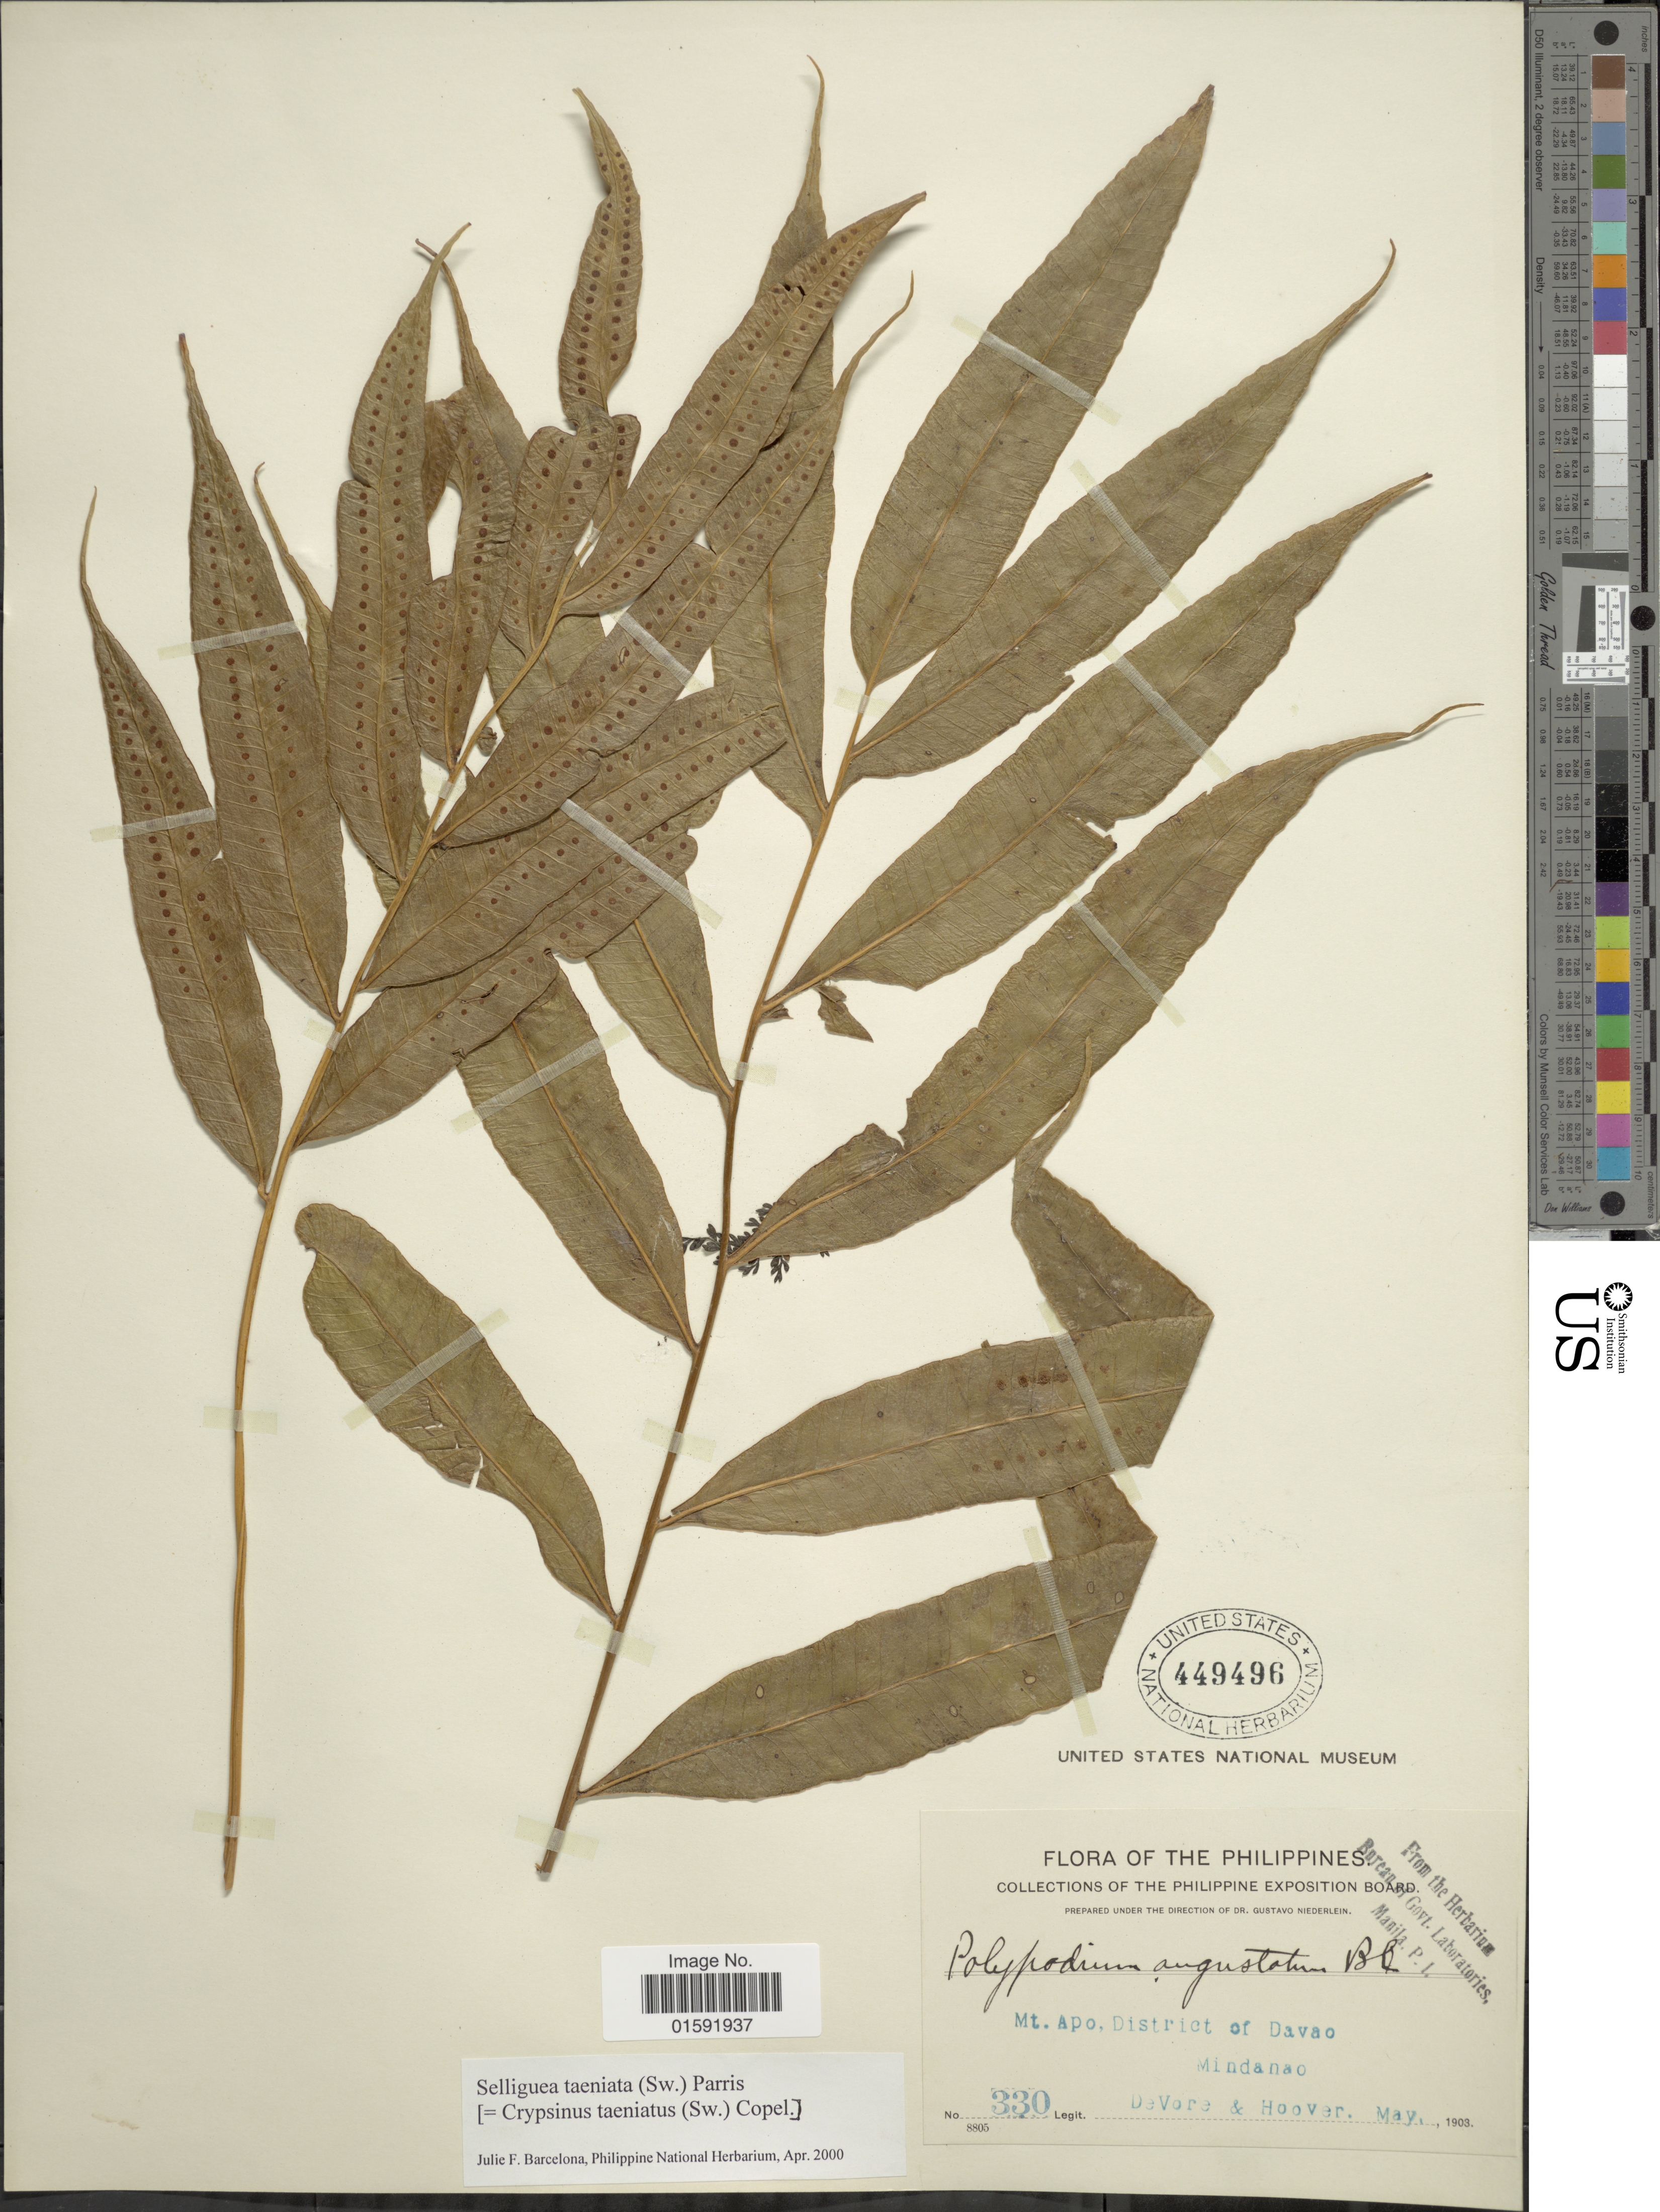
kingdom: Plantae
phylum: Tracheophyta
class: Polypodiopsida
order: Polypodiales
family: Polypodiaceae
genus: Selliguea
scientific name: Selliguea taeniata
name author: Parris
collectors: -. DeVore & -- Hoover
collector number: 330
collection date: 1903-05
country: Philippines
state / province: Davao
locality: Mt. Apo, Mindanao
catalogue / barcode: US 449496